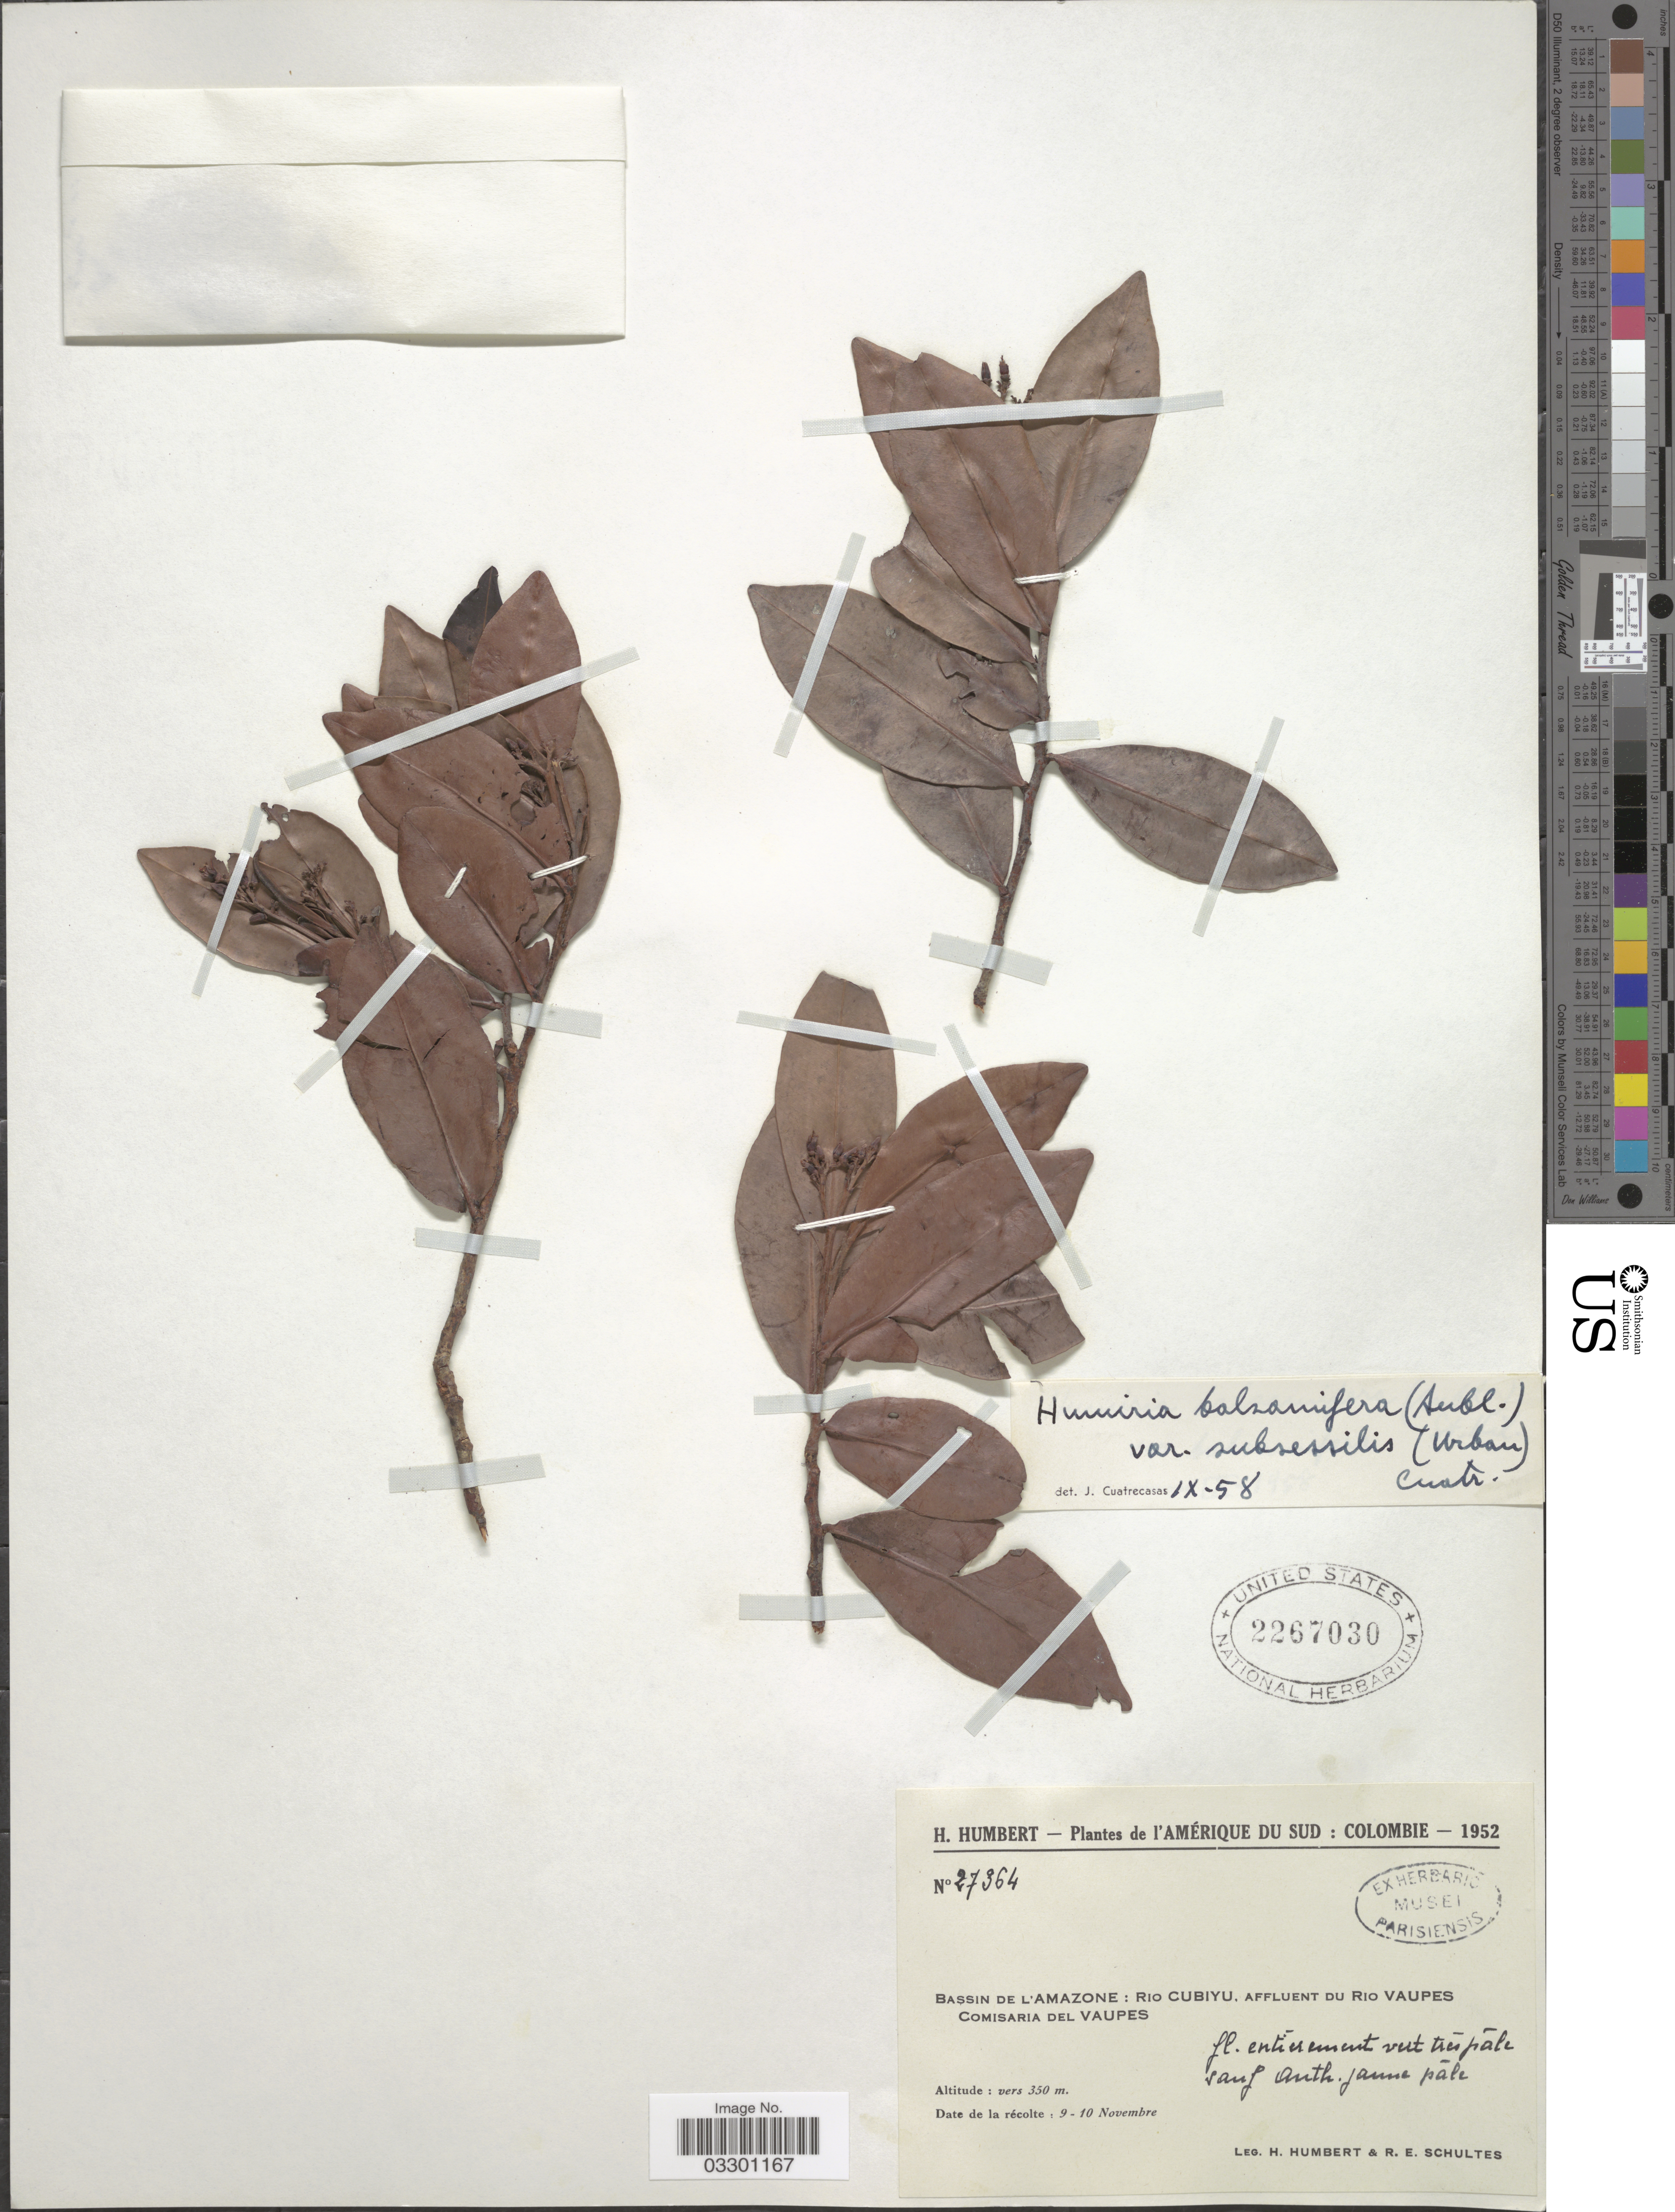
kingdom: Plantae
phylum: Tracheophyta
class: Magnoliopsida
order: Malpighiales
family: Humiriaceae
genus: Humiria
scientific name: Humiria balsamifera var. subsessilis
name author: (Urb.) Cuatrec.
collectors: H. Humbert & R. E. Schultes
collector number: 27364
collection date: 1952-11-09/1952-11-10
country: Colombia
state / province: Vaupés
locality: Bassin de l'Amazone: Rio Cubiyu, affluent du Rio Vaupes. Comisaria del Vaupes.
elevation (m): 350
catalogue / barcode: US 2267030